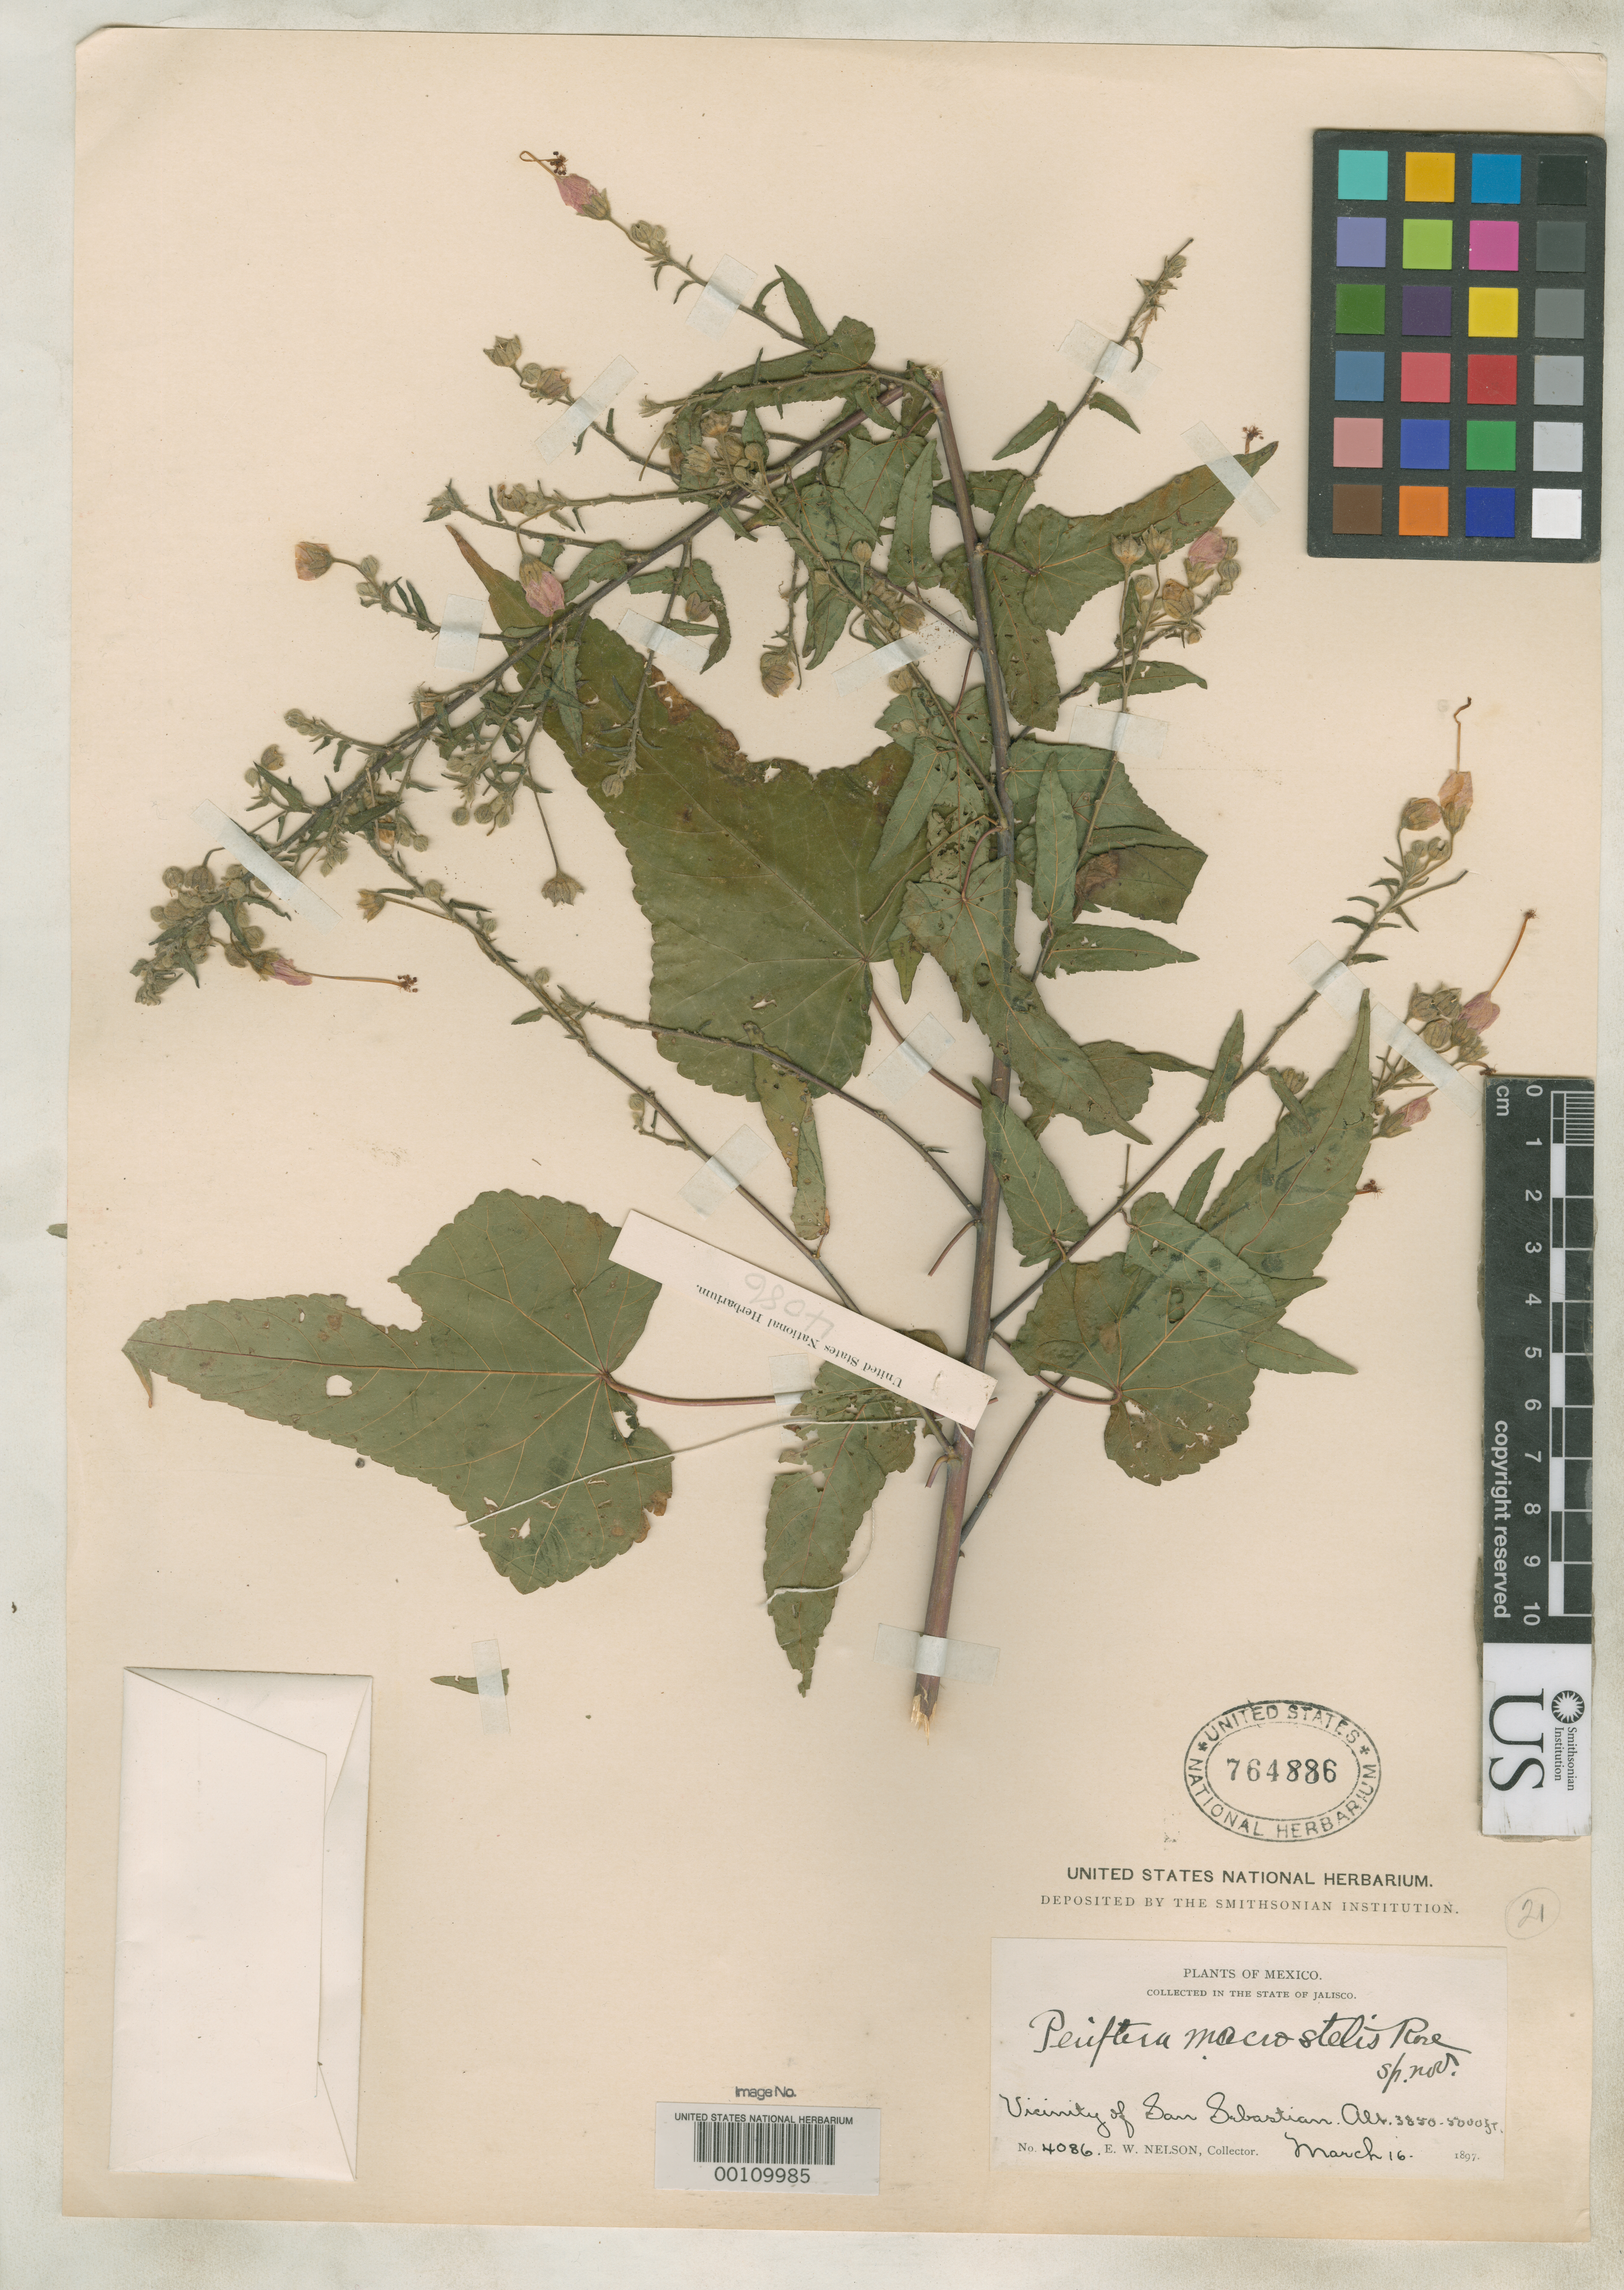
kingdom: Plantae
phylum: Tracheophyta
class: Magnoliopsida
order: Malvales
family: Malvaceae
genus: Periptera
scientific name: Periptera macrostelis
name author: Rose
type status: Type Collection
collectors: E. W. Nelson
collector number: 4086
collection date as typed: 16 Mar 1897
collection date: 1897-03-16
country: Mexico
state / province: Jalisco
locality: Near San Sebastian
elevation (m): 1158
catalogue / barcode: US 764886